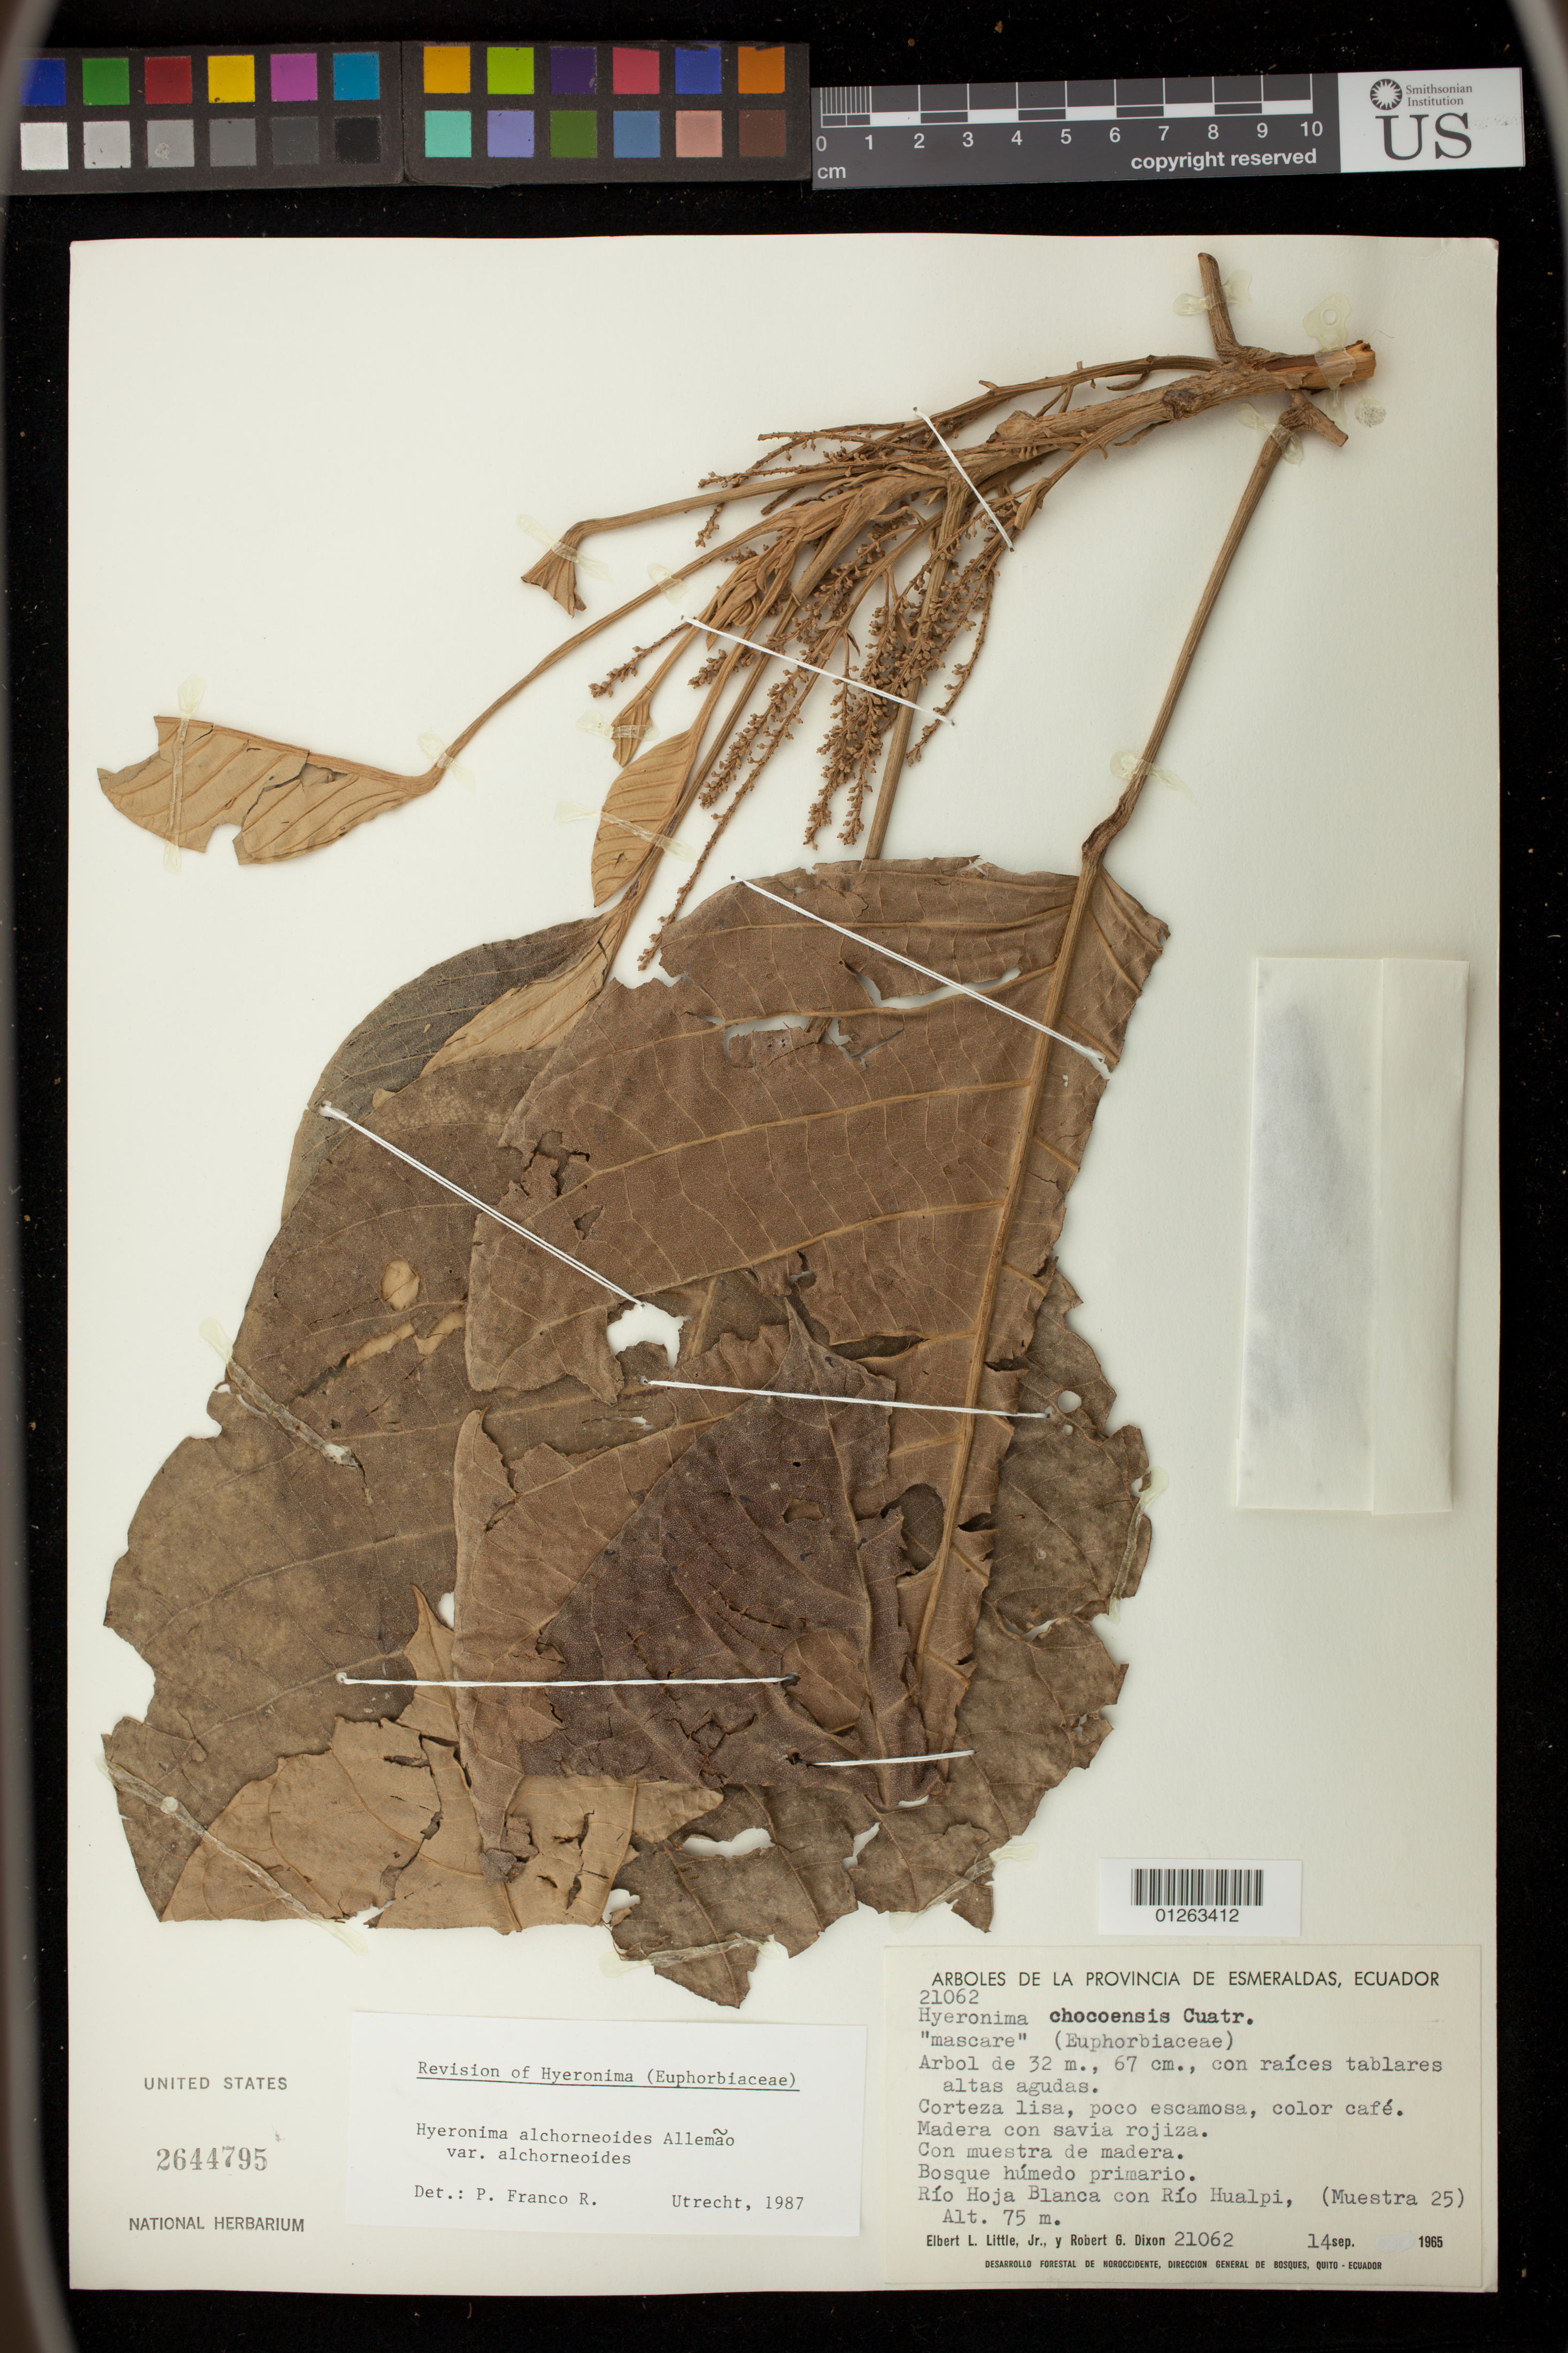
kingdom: Plantae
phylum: Tracheophyta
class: Magnoliopsida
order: Malpighiales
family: Phyllanthaceae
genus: Hieronyma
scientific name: Hieronyma alchorneoides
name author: Allemão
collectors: E. L. Little & R. G. Dixon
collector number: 21062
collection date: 1965-09-14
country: Ecuador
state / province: Esmeraldas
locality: Rio Hoja Blanca con Rio Hualpi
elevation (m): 75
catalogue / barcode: US 2644795